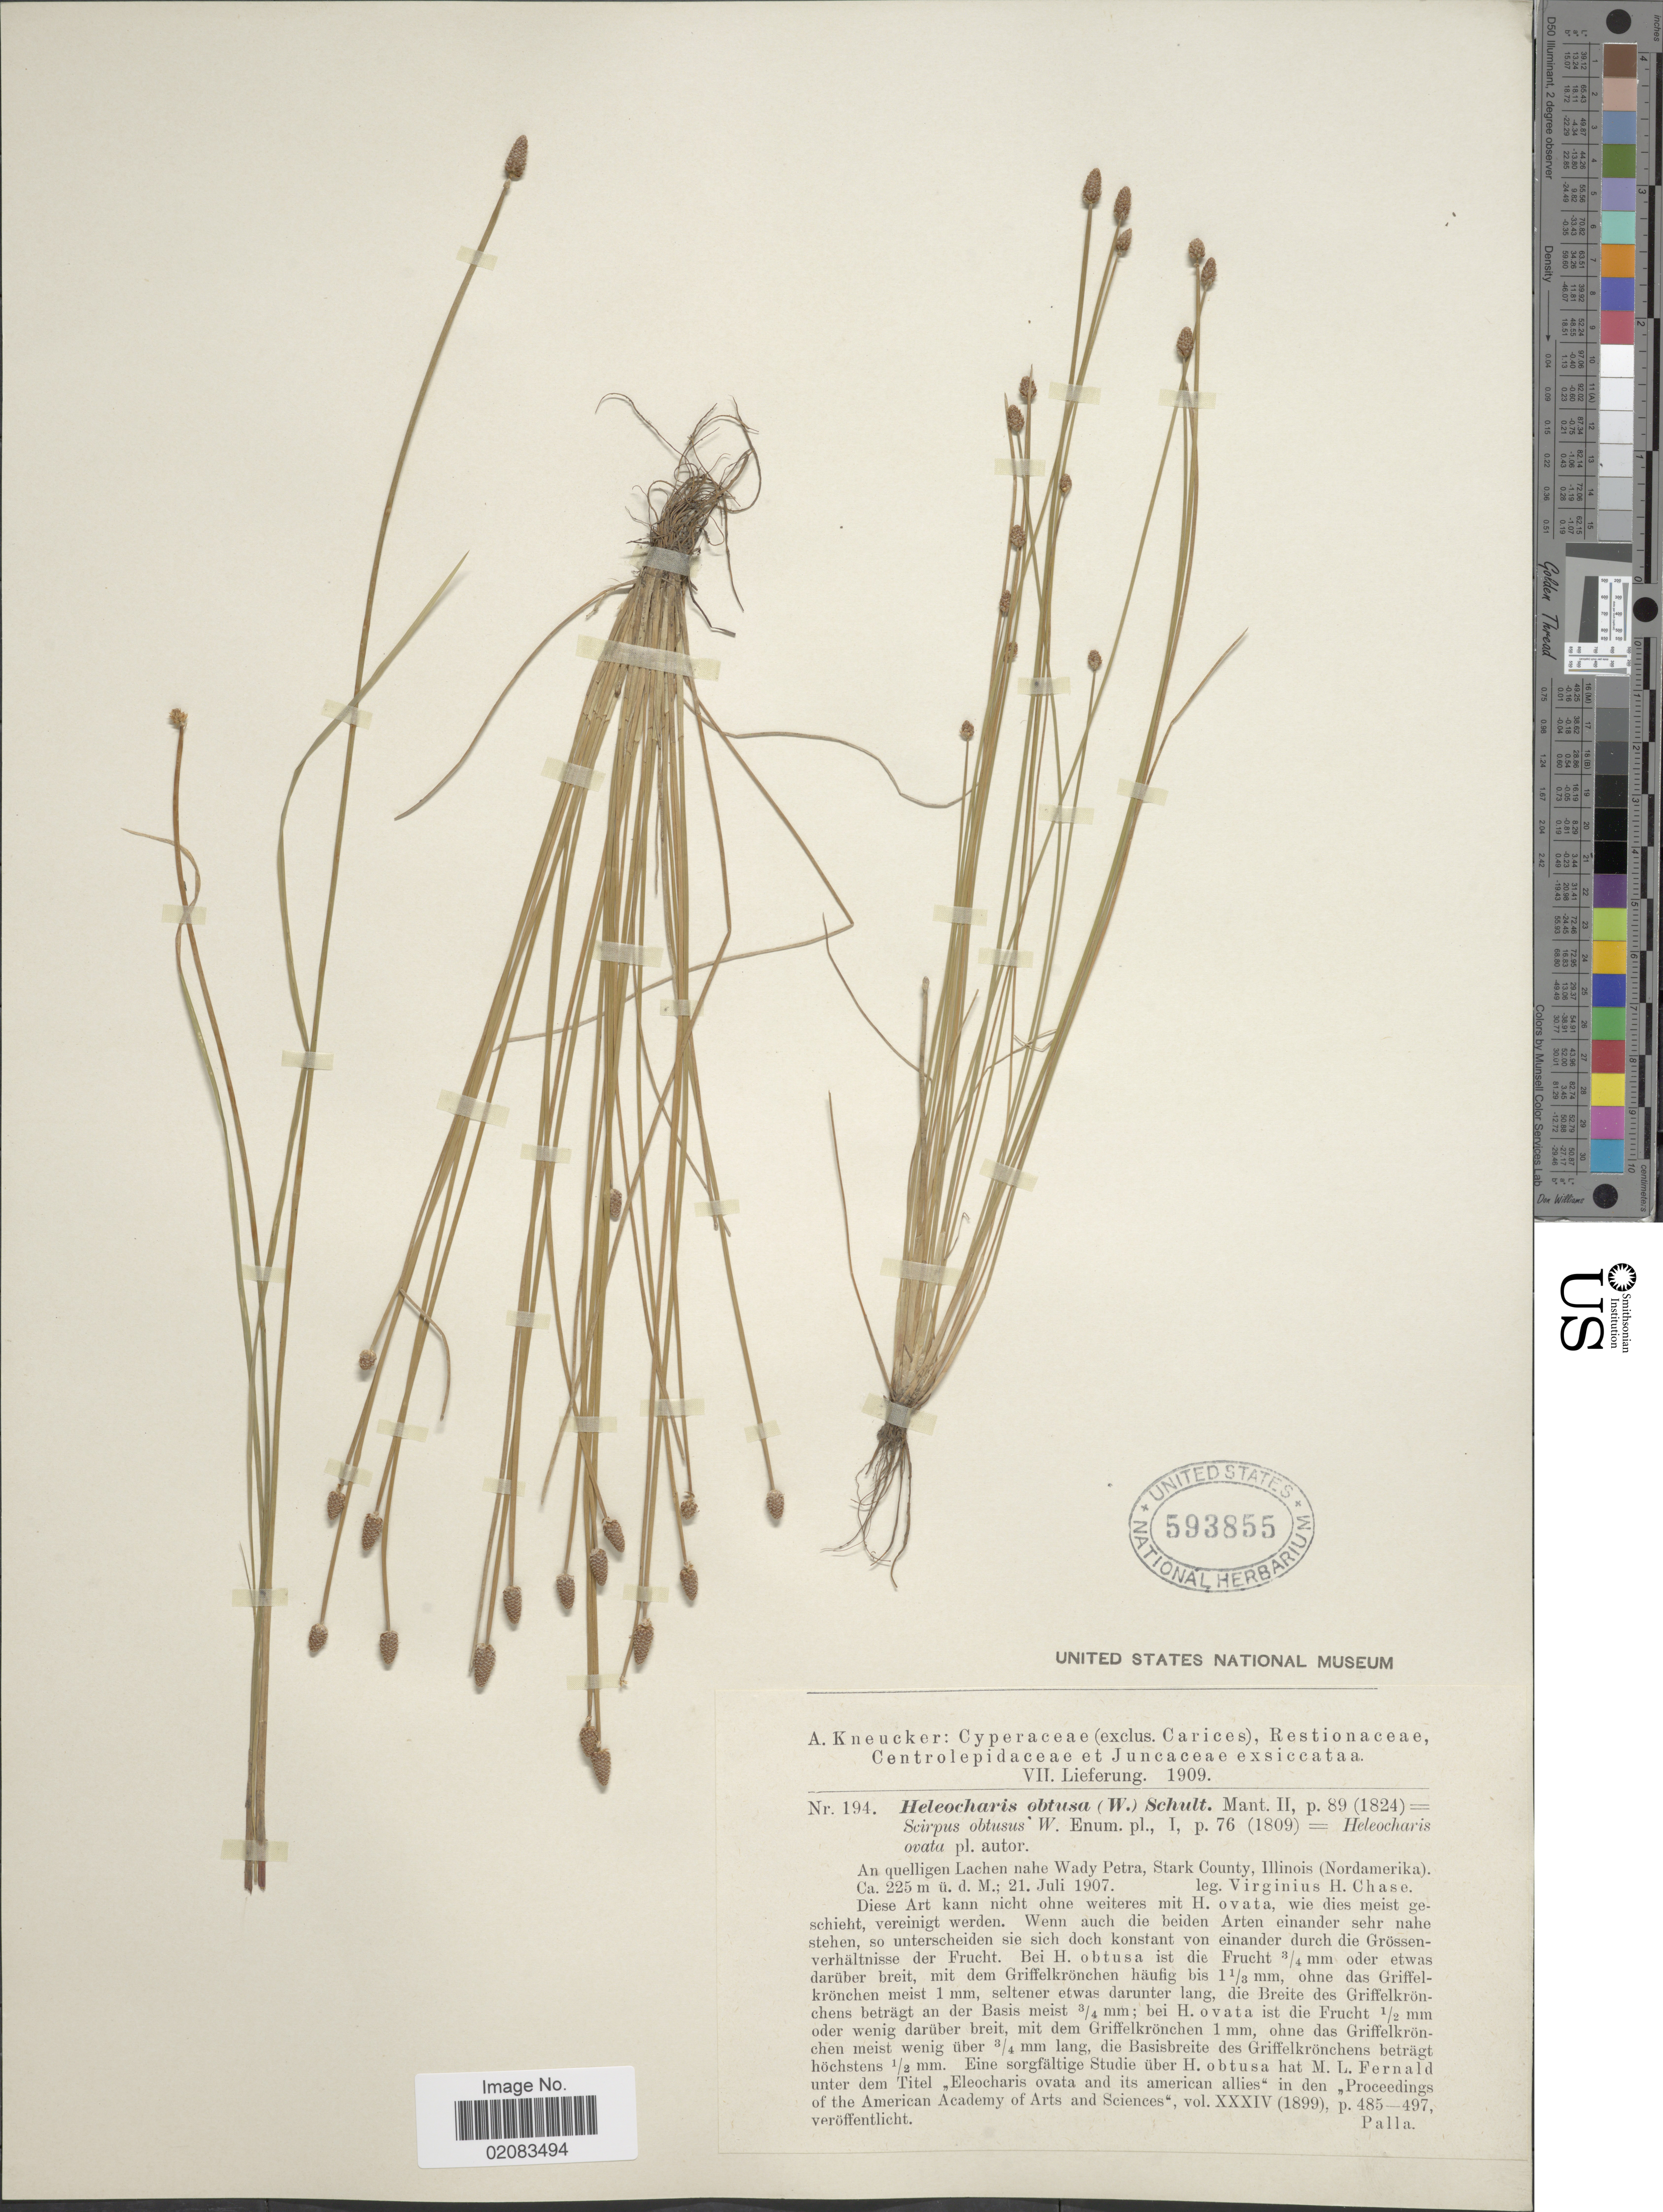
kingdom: Plantae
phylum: Tracheophyta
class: Liliopsida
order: Poales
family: Cyperaceae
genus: Eleocharis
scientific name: Eleocharis obtusa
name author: (Willd.) Schult.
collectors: V. H. Chase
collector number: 194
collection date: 1907-07-21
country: United States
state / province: Illinois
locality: An quelligen Lachen nahe Wady Petra, Stark County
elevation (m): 225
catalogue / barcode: US 593855